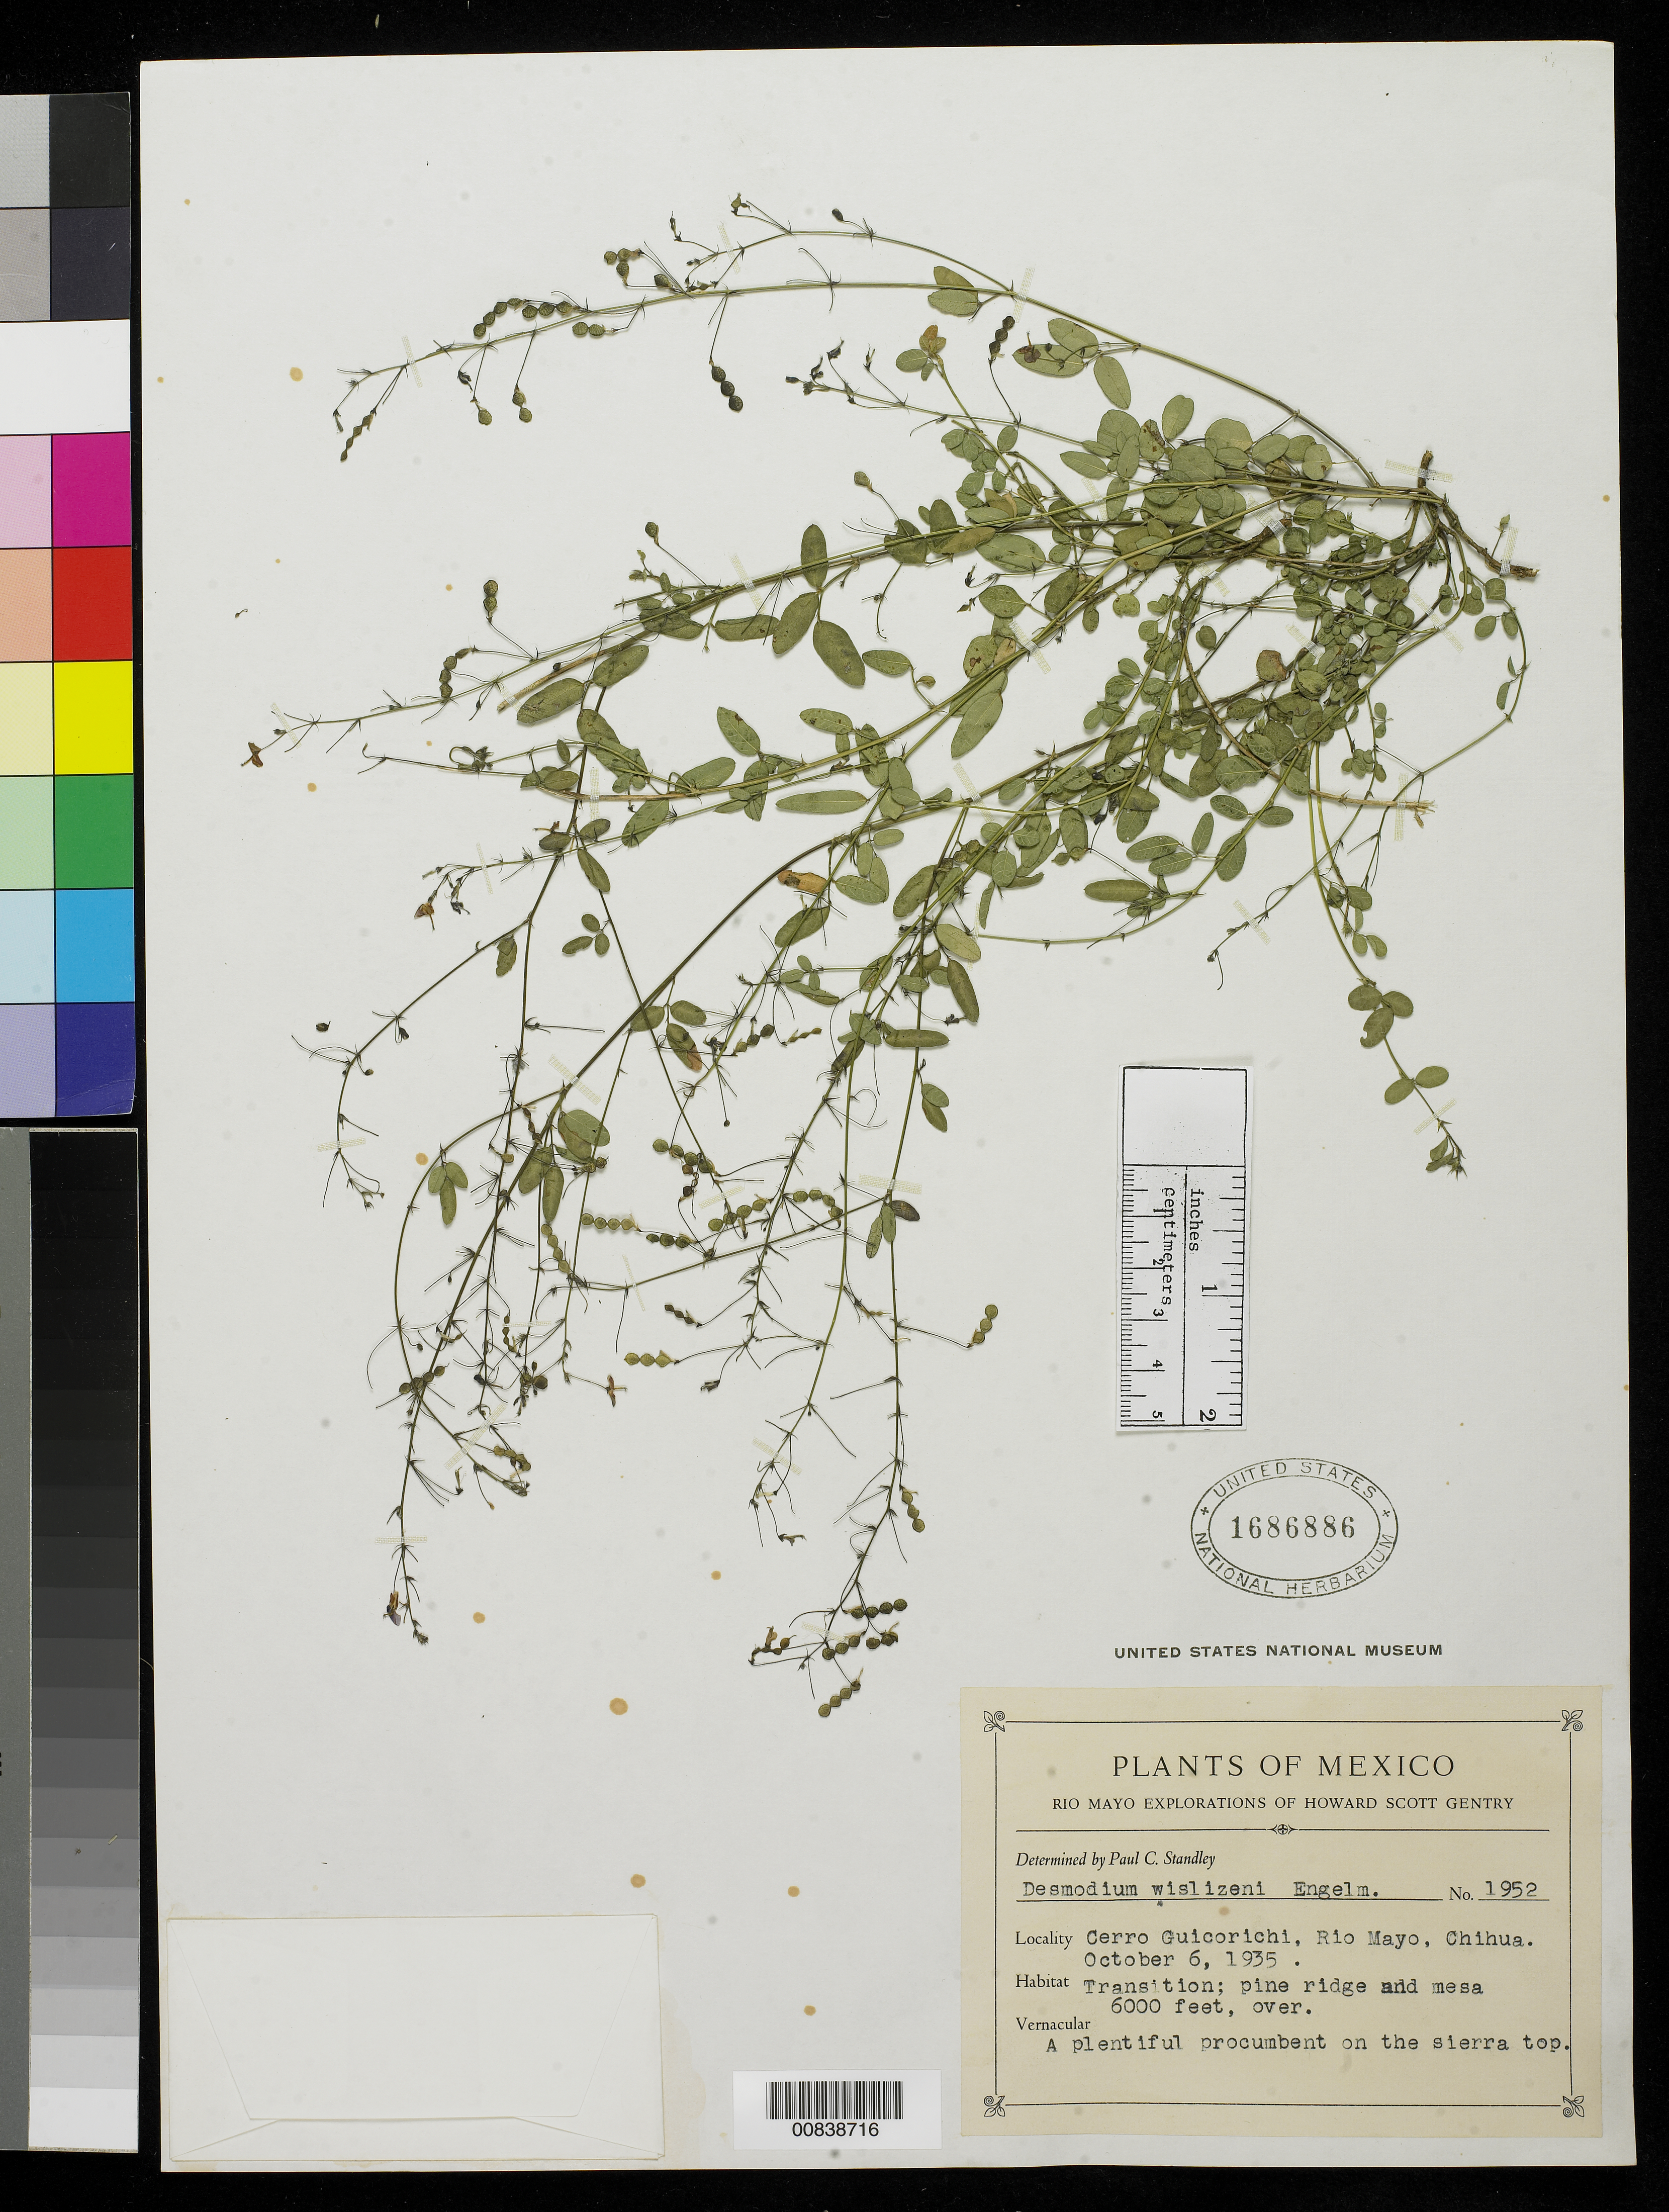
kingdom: Plantae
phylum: Tracheophyta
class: Magnoliopsida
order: Fabales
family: Fabaceae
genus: Desmodium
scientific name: Desmodium wislizeni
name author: Engelm. ex A. Gray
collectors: H. S. Gentry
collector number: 1952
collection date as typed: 06 Oct 1935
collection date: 1935-10-06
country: Mexico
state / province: Chihuahua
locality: Cerro Guicorichi, Río Mayo, Chihuahua.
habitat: Transition; pine ridge and mesa.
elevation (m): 1829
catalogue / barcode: US 1686886